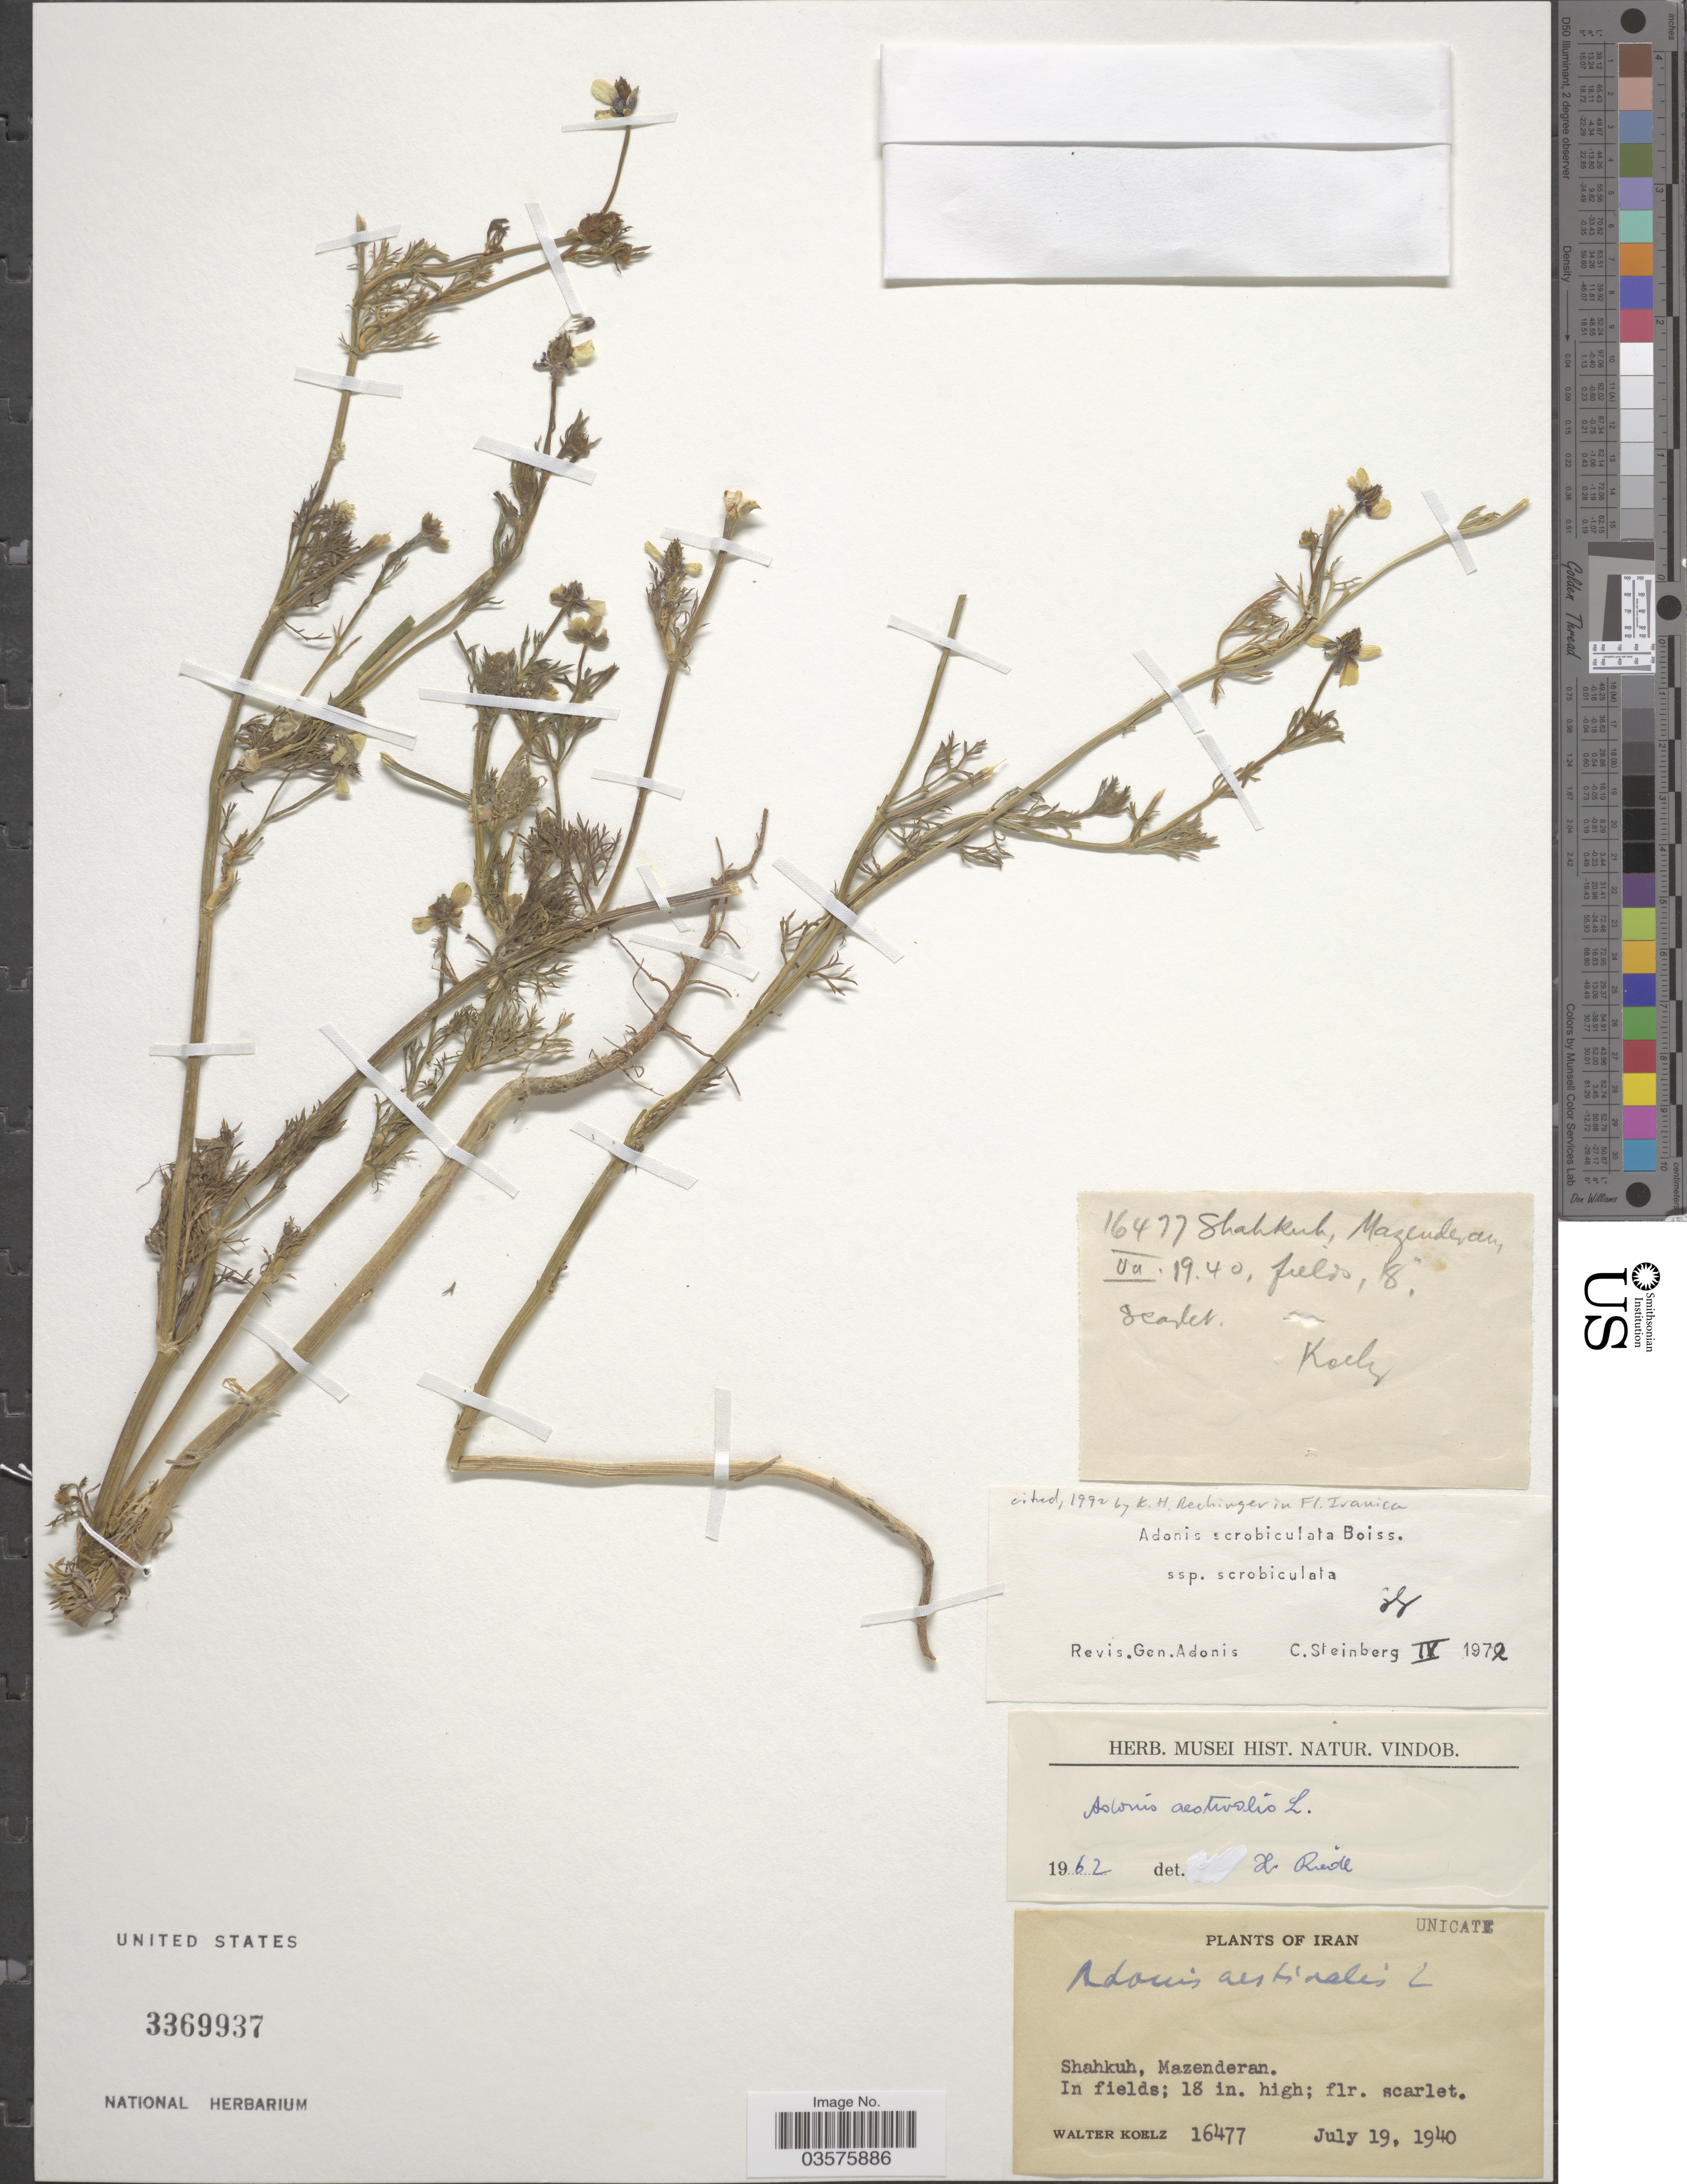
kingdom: Plantae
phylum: Tracheophyta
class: Magnoliopsida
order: Ranunculales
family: Ranunculaceae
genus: Adonis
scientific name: Adonis scrobiculata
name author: Boiss.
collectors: W. N. Koelz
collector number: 16477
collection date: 1940-07-19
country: Iran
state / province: Mazandaran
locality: Shahkuh, Mazenderan.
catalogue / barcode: US 3369937